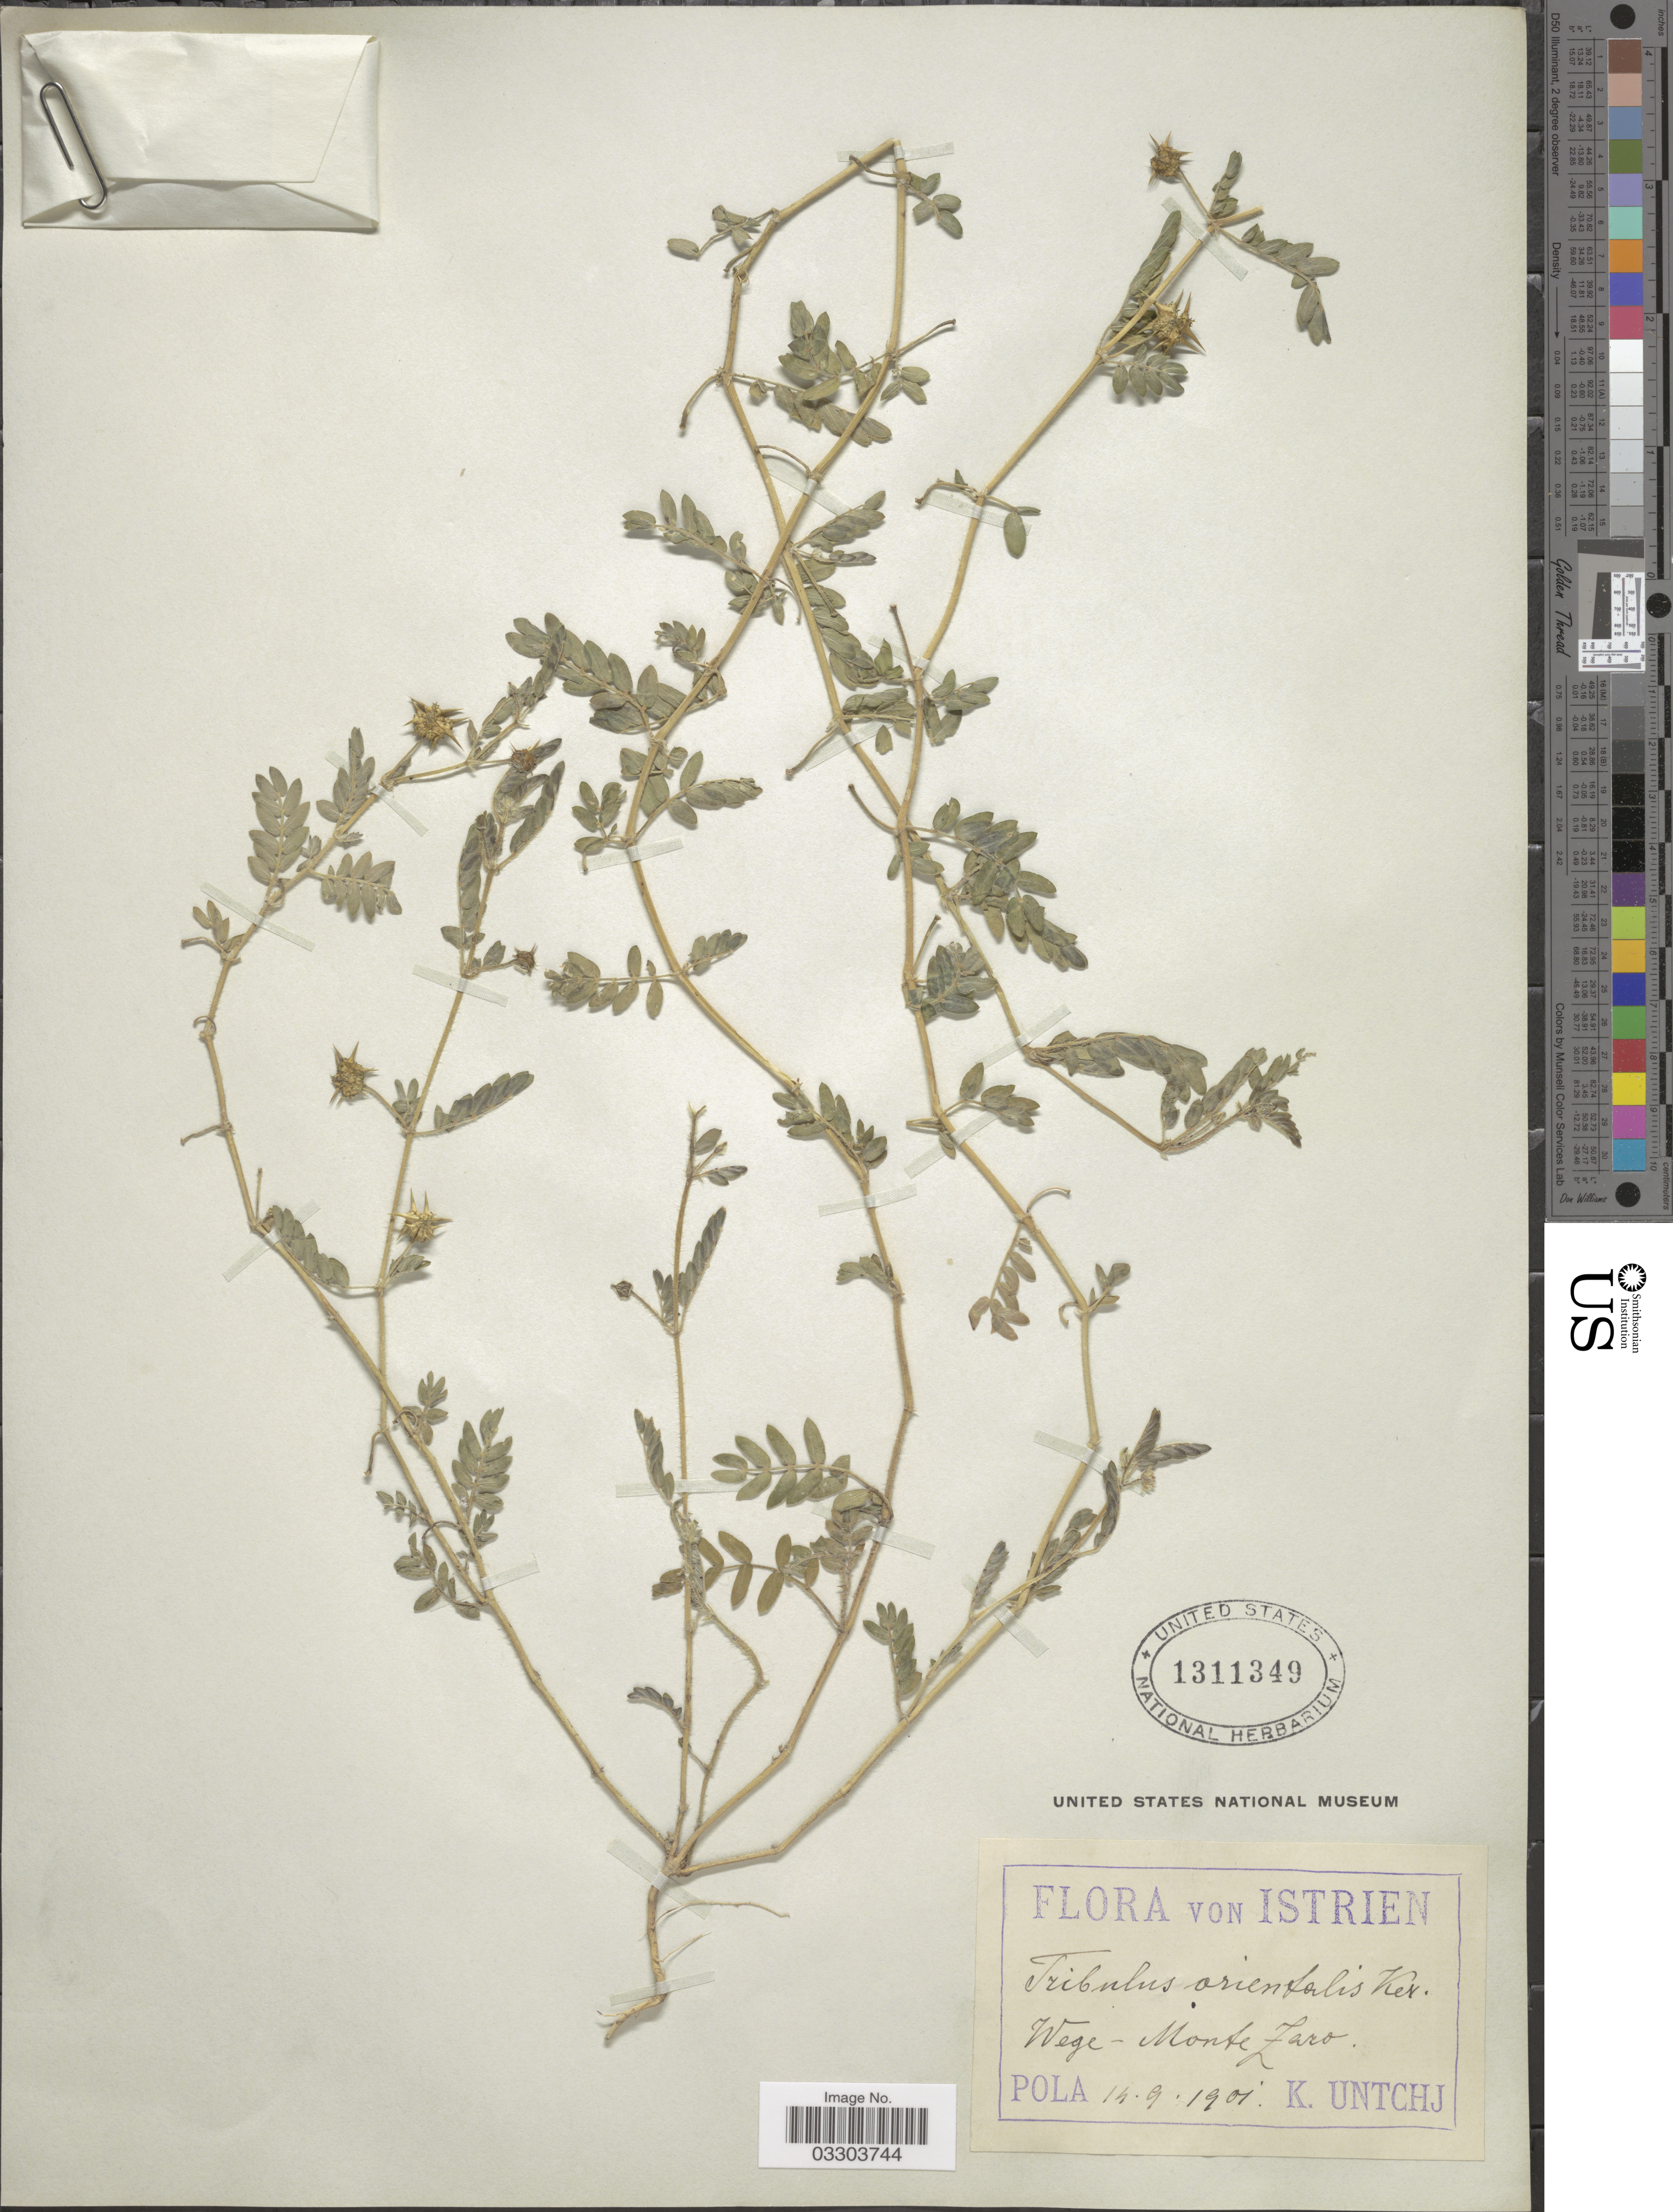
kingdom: Plantae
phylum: Tracheophyta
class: Magnoliopsida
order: Zygophyllales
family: Zygophyllaceae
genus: Tribulus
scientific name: Tribulus orientalis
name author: A. Kern.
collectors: K. Untchj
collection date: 1901-09-14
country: Croatia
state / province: Istria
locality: Istrien. Wege-Monte Zaro. Pola.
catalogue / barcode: US 1311349